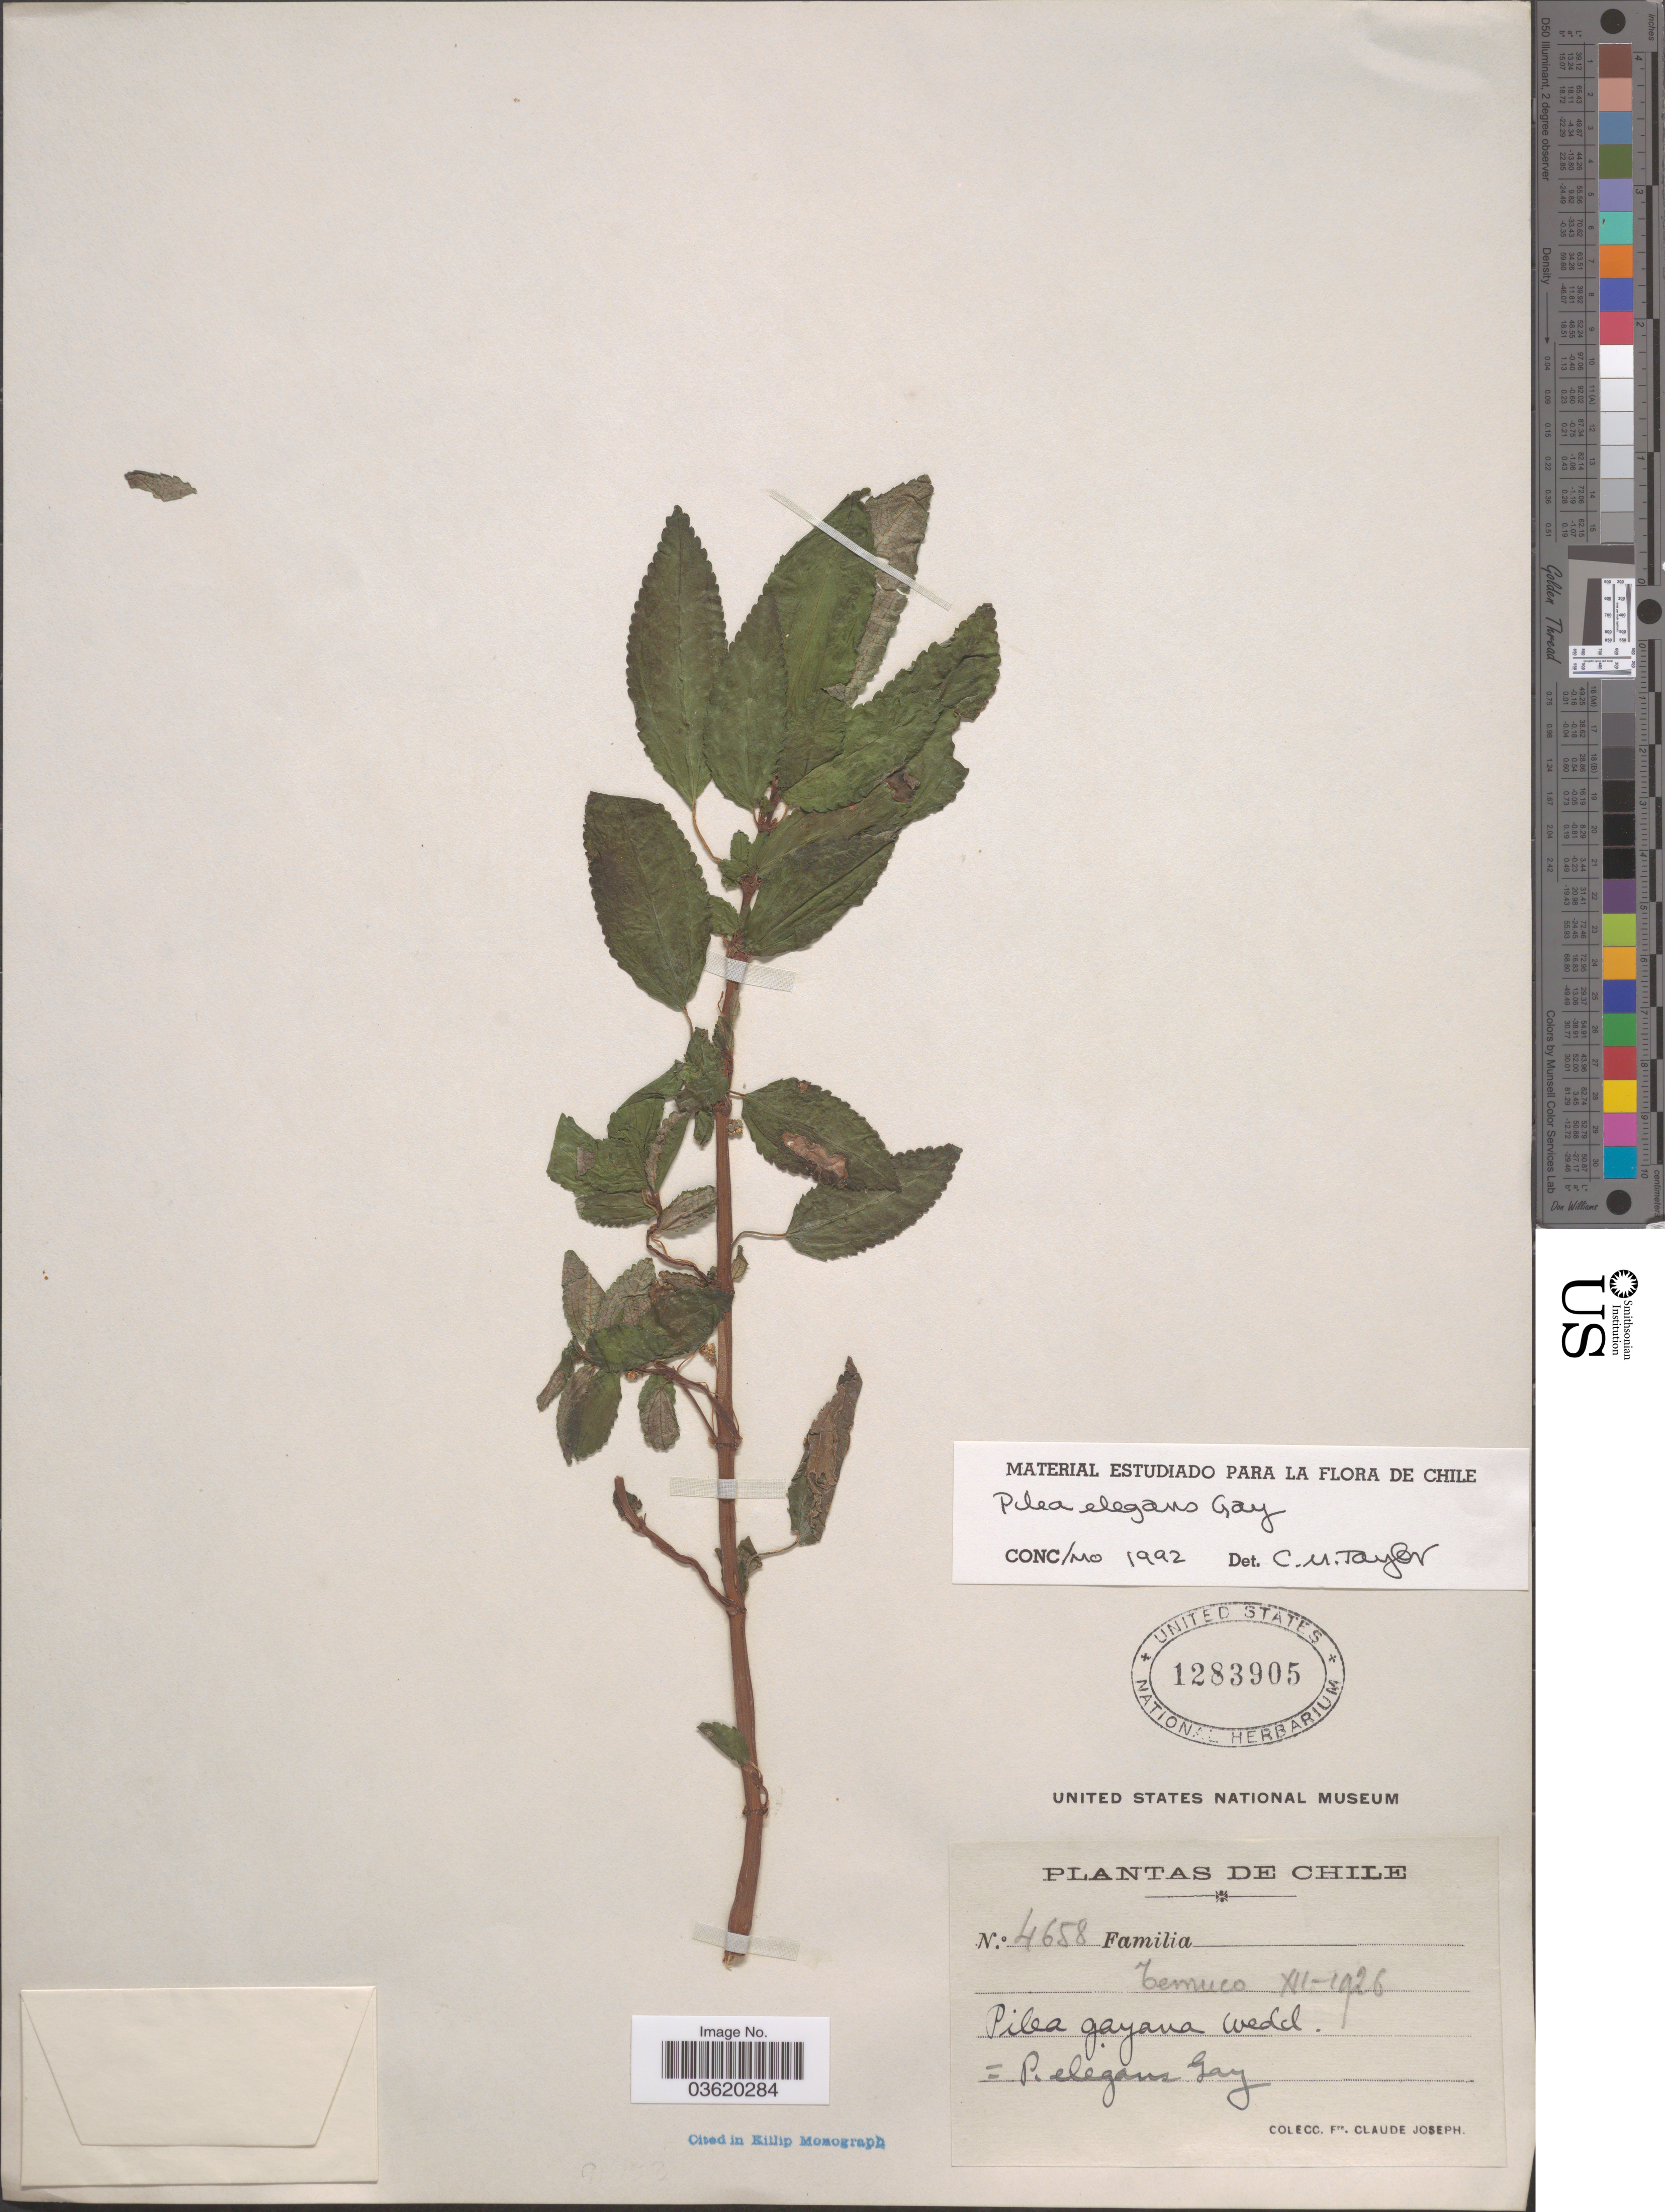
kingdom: Plantae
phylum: Tracheophyta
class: Magnoliopsida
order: Rosales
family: Urticaceae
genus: Pilea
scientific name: Pilea elegans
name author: Gay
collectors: Bro. Claude-Joseph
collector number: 4658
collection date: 1926-07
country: Chile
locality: Temuco.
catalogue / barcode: US 1283905